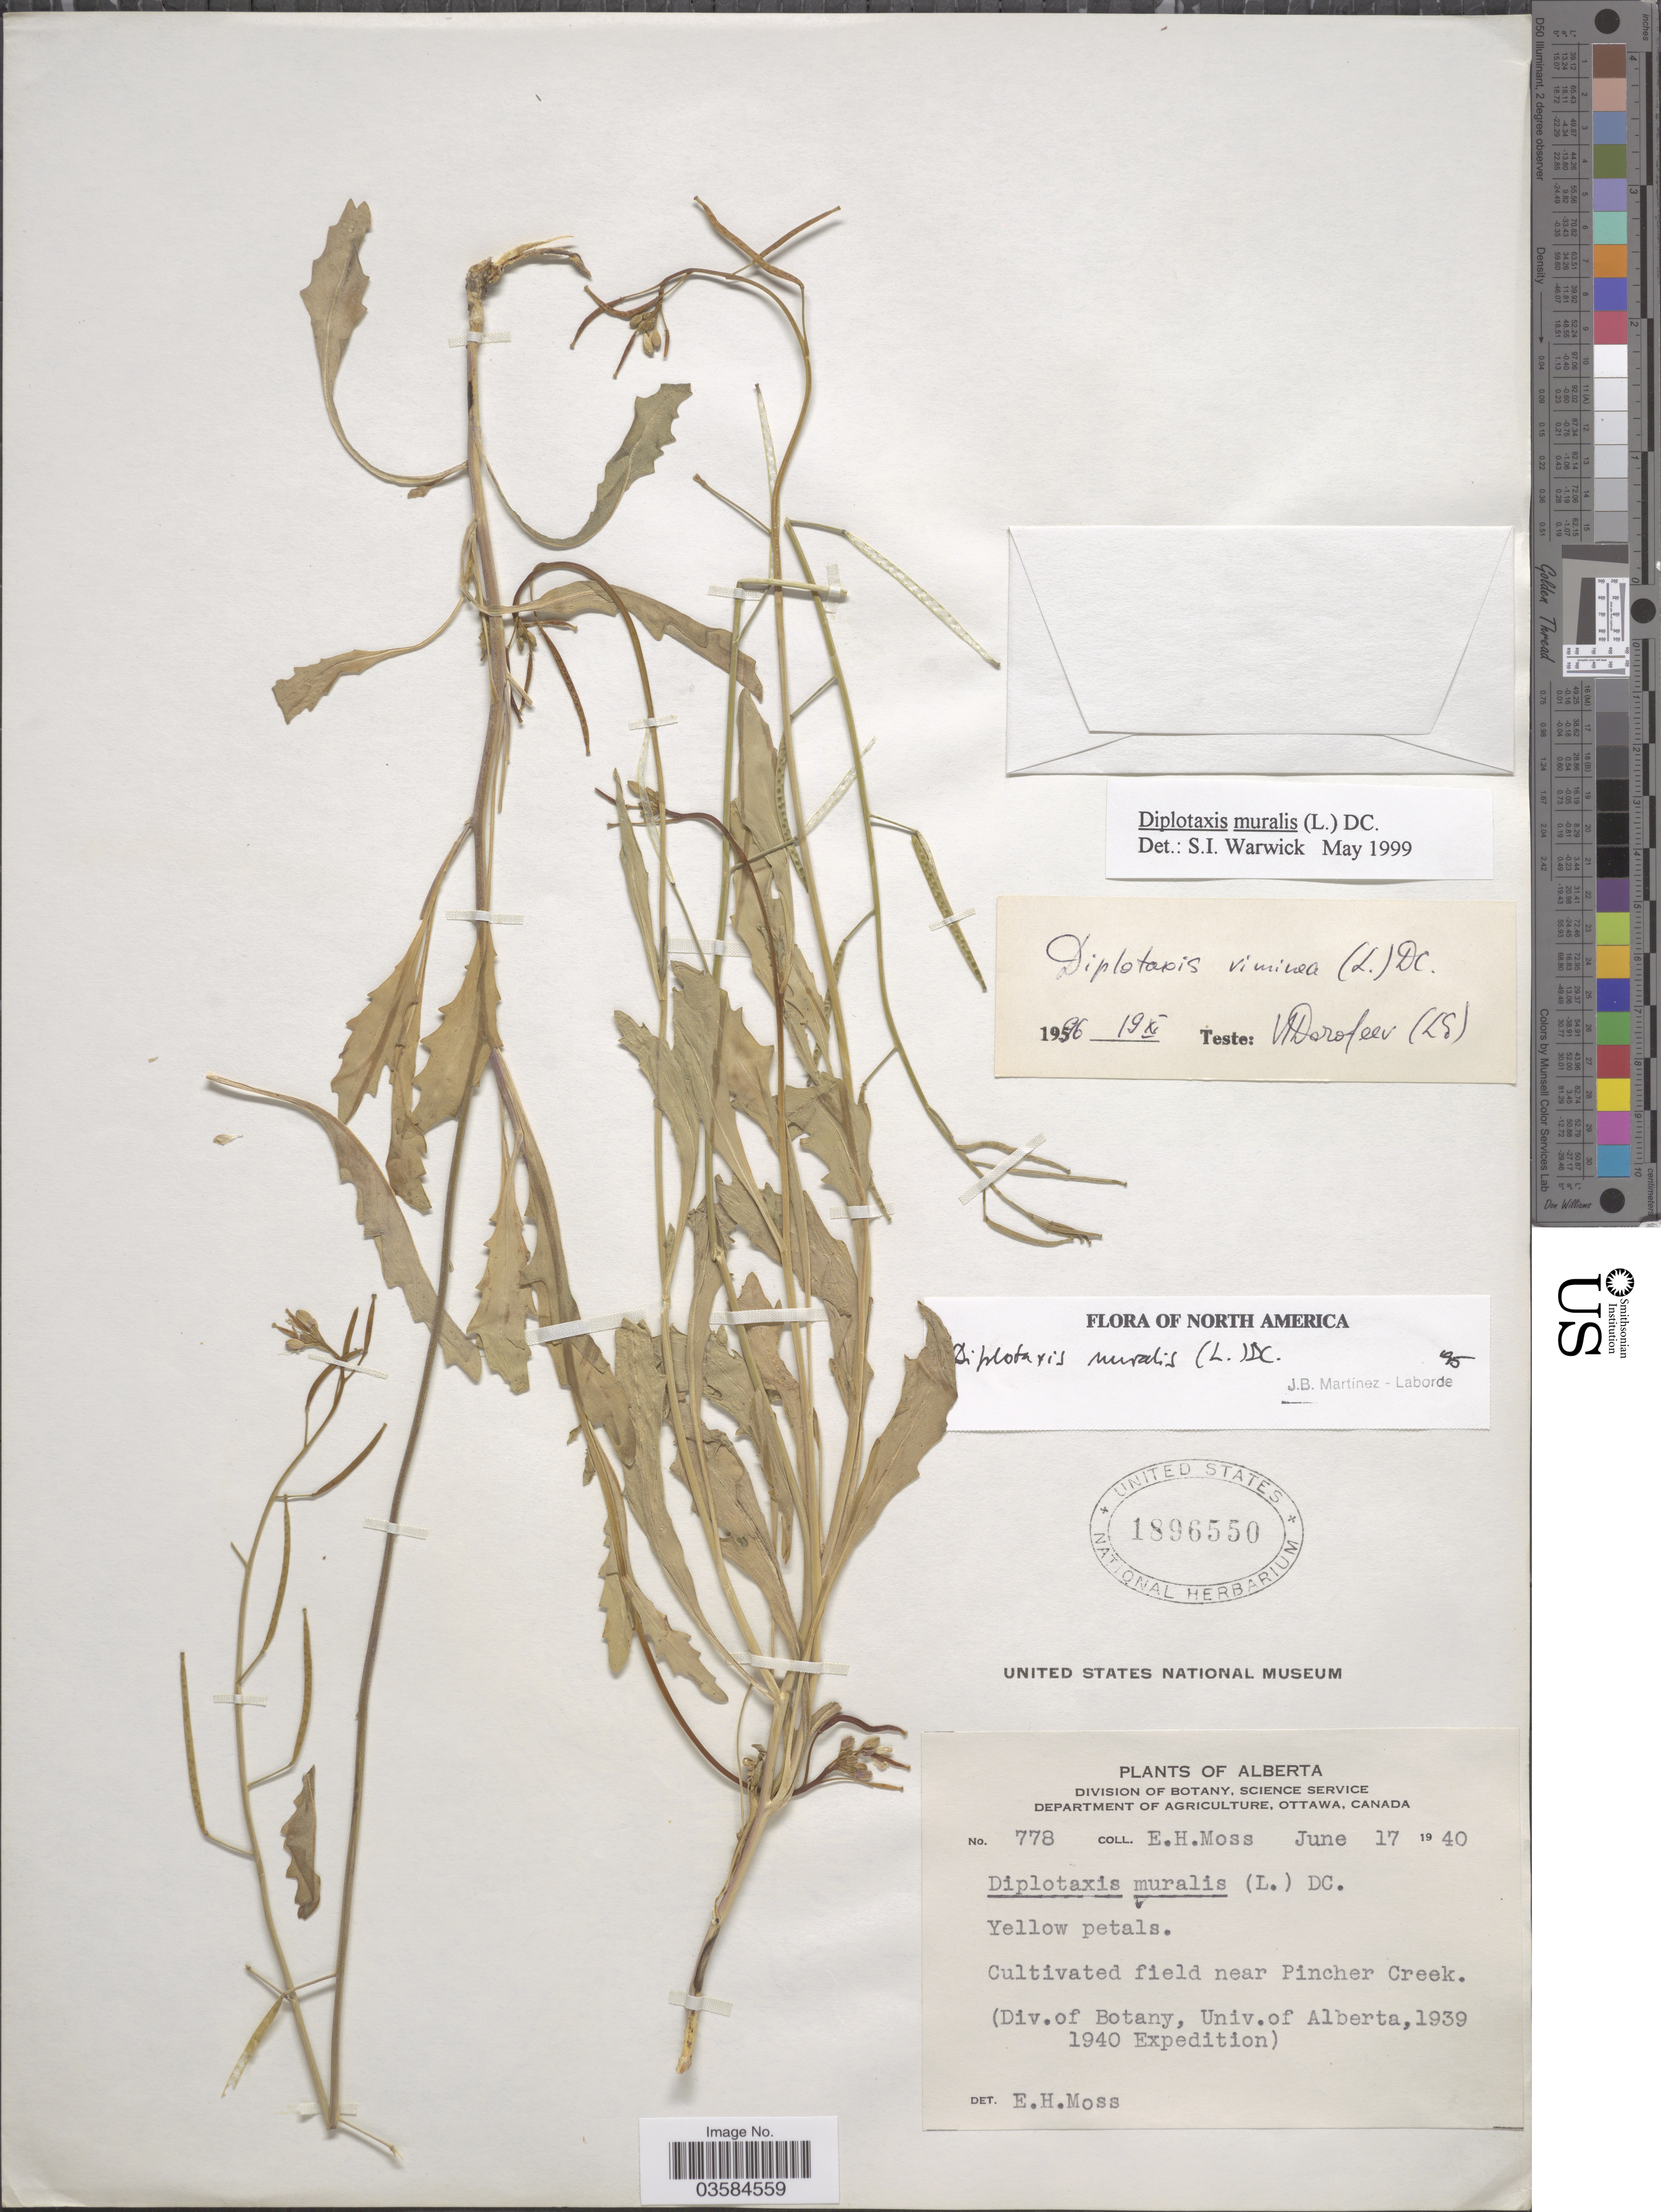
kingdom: Plantae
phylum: Tracheophyta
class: Magnoliopsida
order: Brassicales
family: Brassicaceae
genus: Diplotaxis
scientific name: Diplotaxis muralis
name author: (L.) DC.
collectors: E. Moss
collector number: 778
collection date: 1940-06-17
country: Canada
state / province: Alberta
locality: Near Pincher Creek.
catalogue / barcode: US 1896550